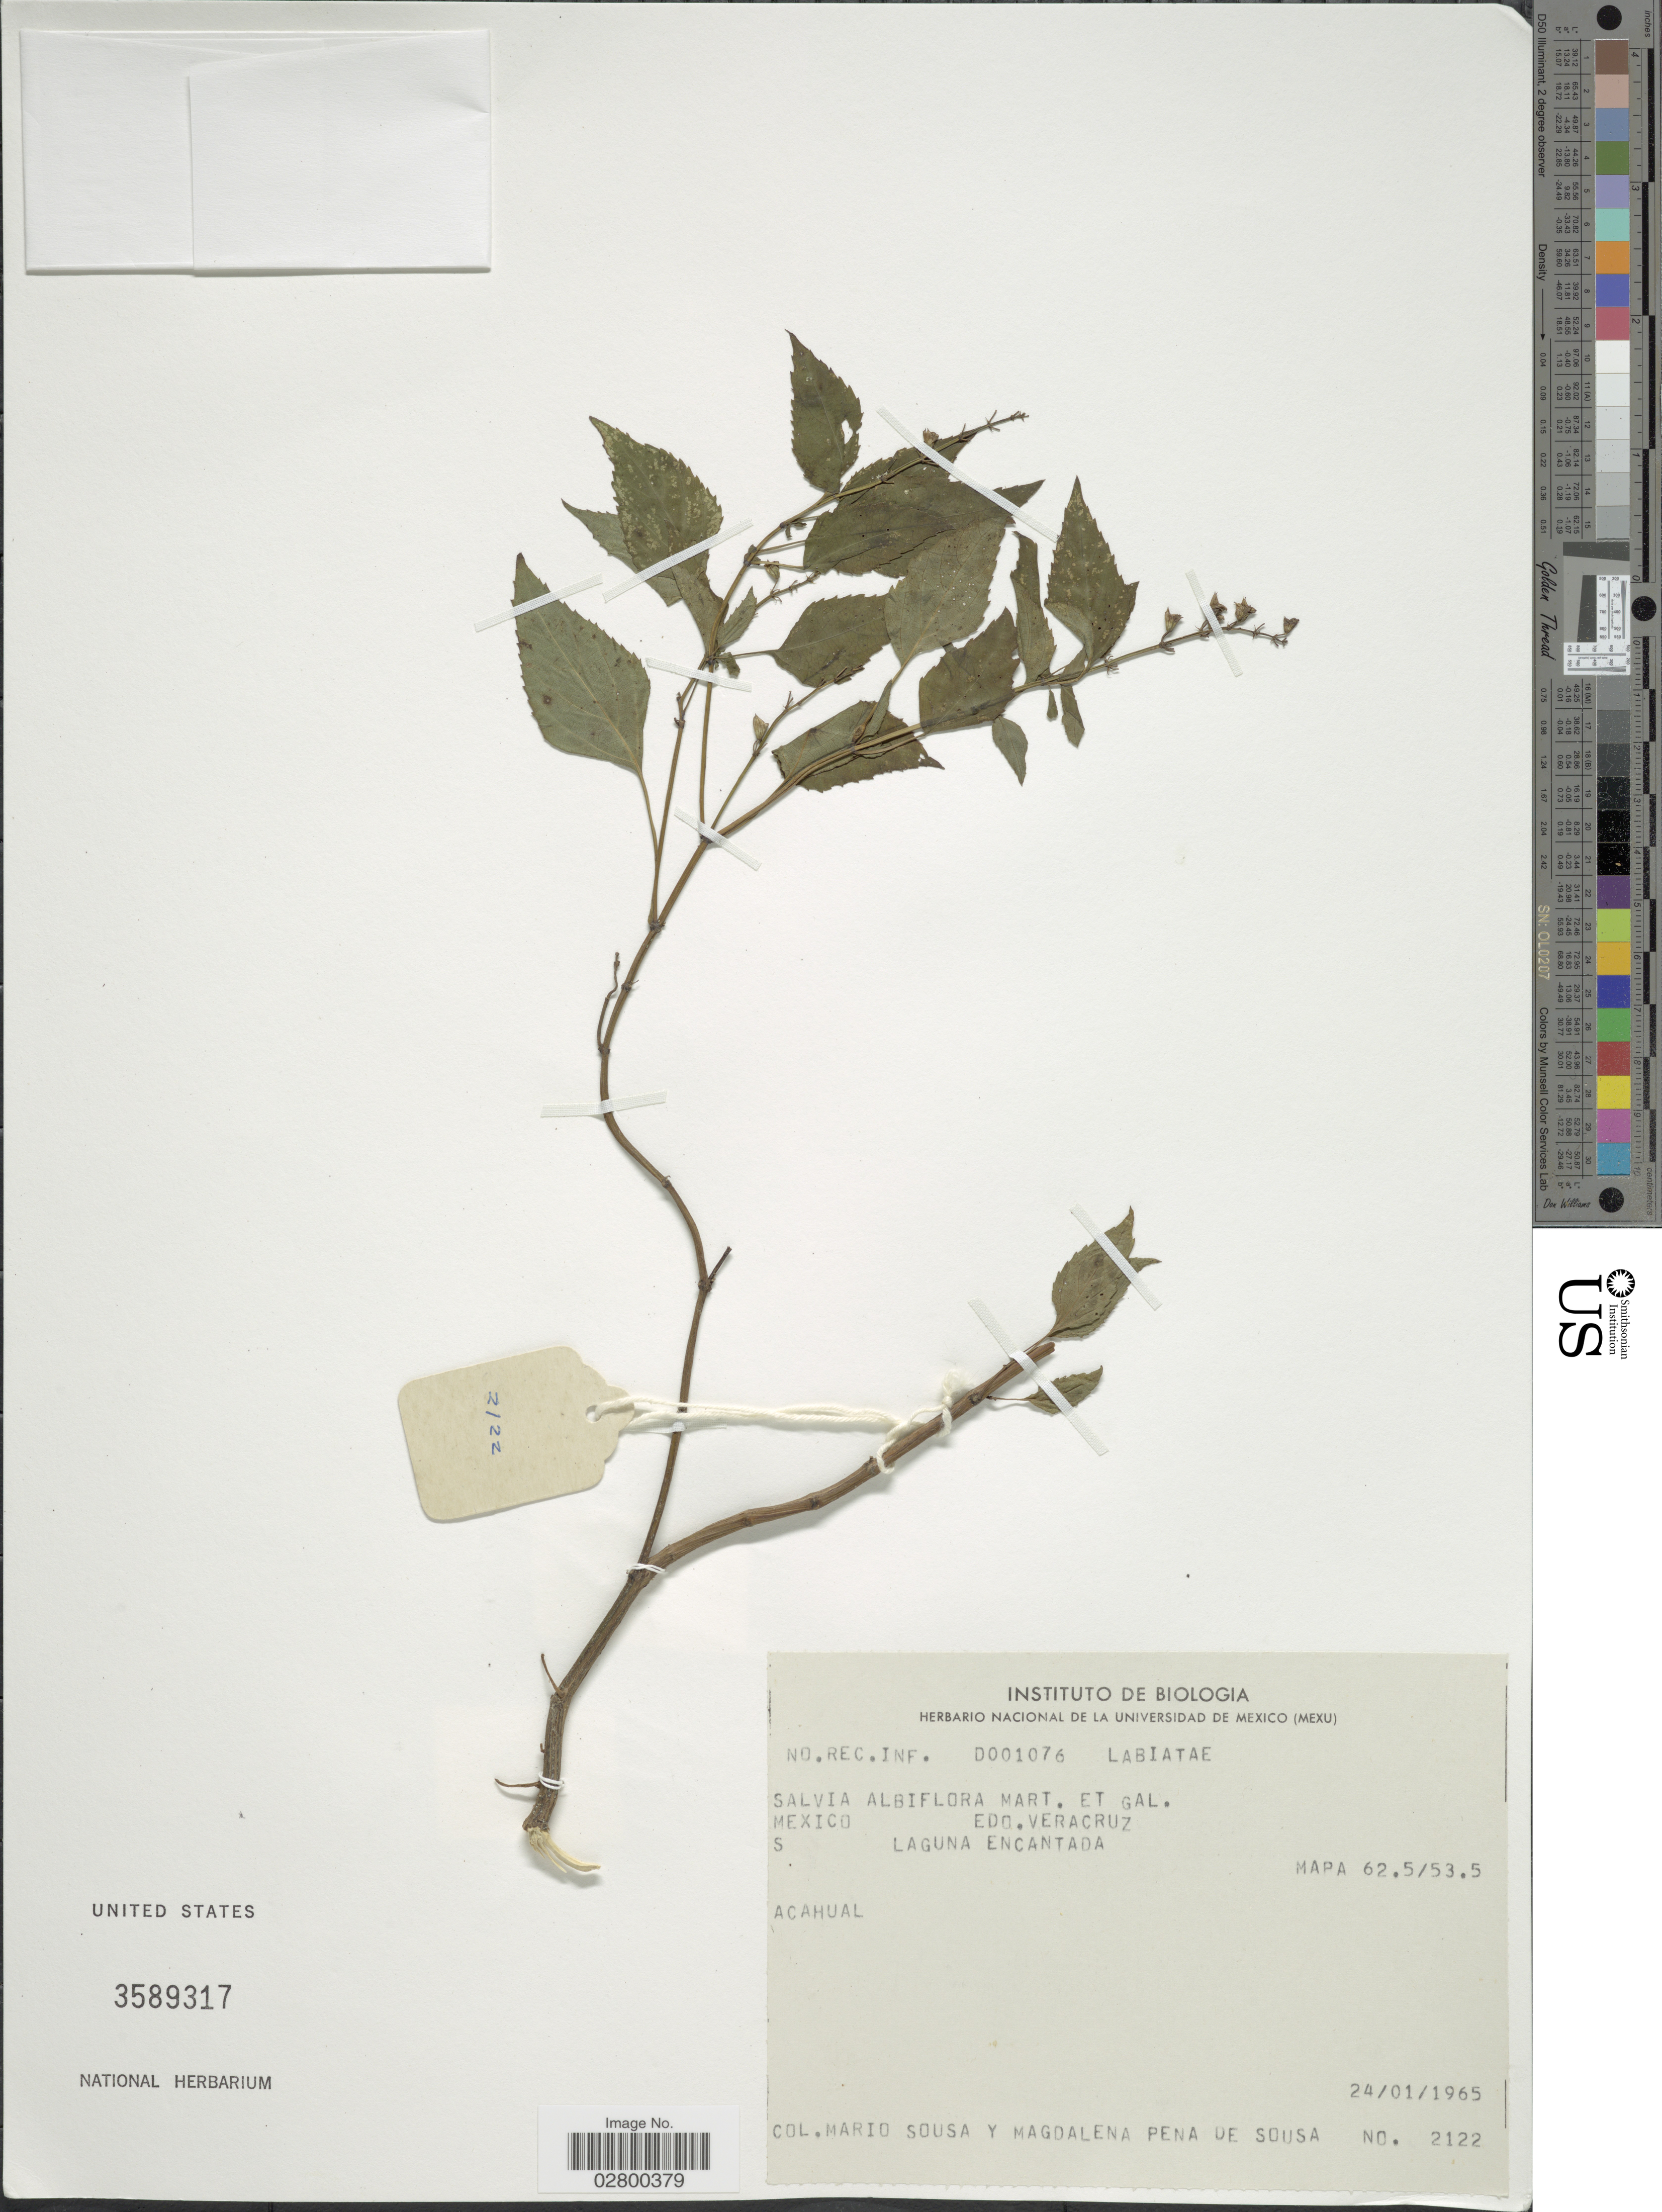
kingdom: Plantae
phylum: Tracheophyta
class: Magnoliopsida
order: Lamiales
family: Lamiaceae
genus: Salvia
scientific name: Salvia albiflora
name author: M. Martens & Galeotti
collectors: M. Sousa S. & M. Pena de Sousa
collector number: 2122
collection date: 1965-01-24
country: Mexico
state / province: Veracruz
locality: Edo. Veracruz, S Laguna Encantada. Mapa 62.5/53.5.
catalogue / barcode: US 3589317